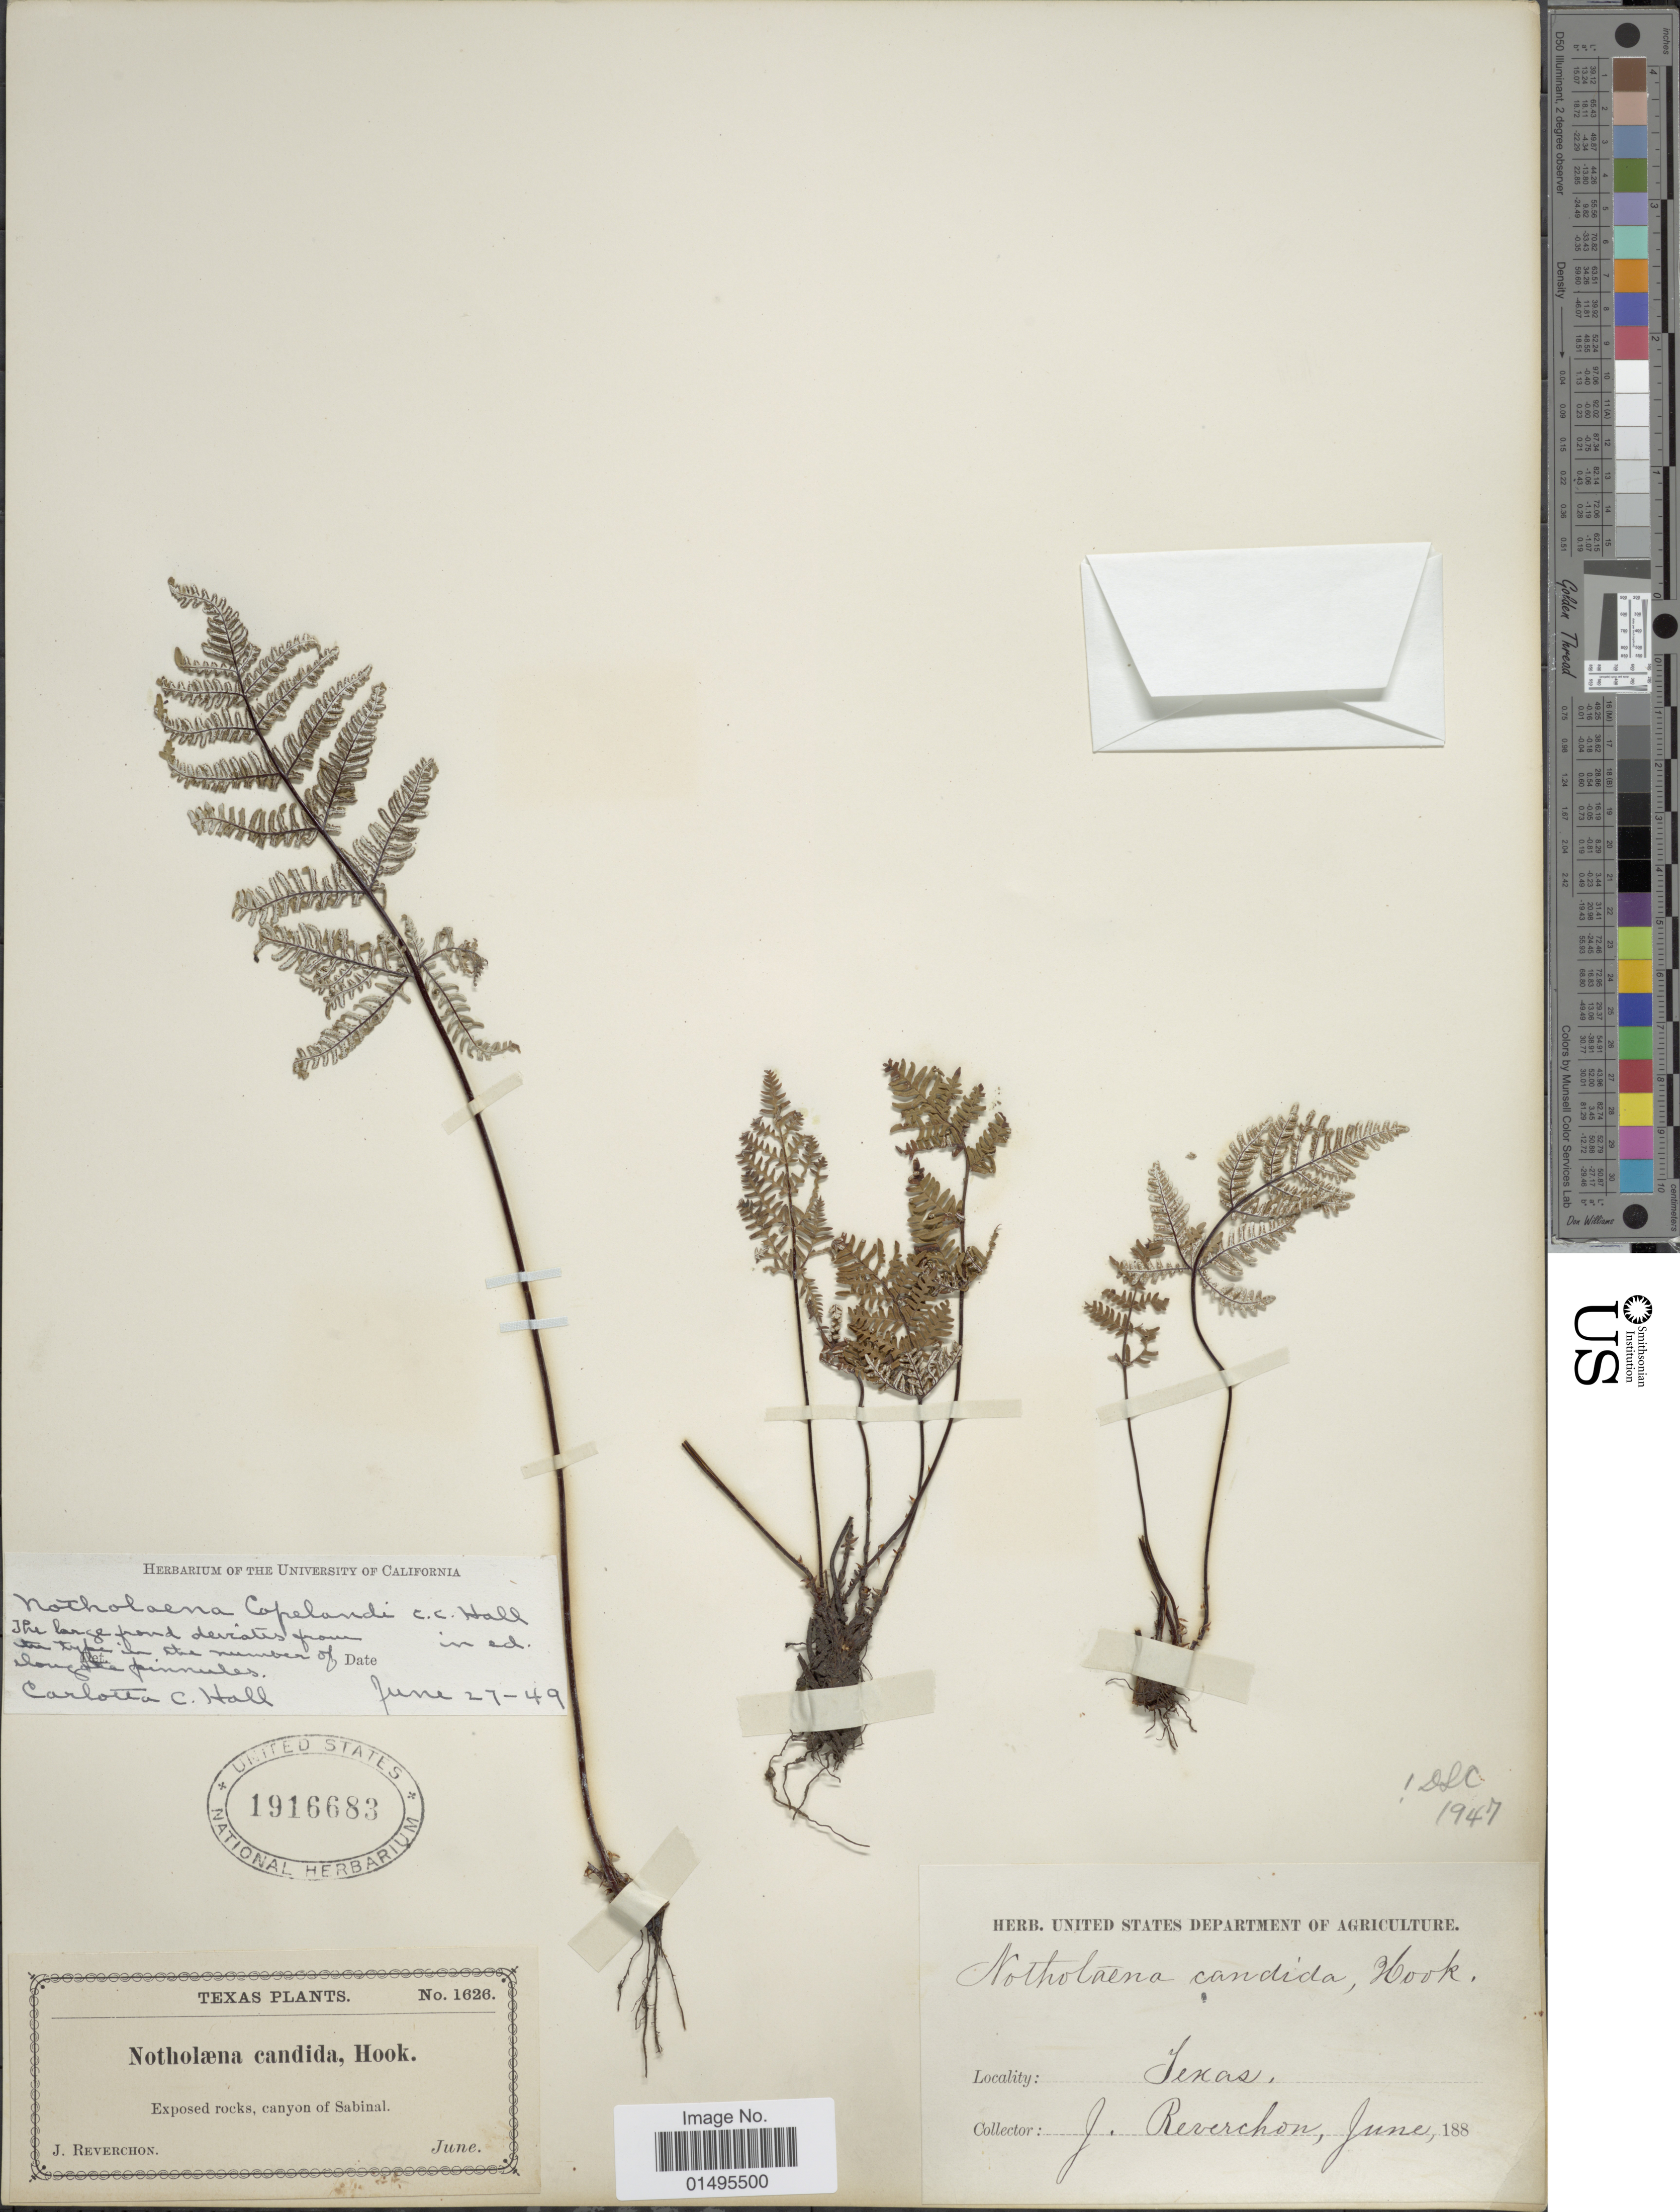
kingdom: Plantae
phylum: Tracheophyta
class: Polypodiopsida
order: Polypodiales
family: Pteridaceae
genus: Notholaena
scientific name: Notholaena candida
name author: (M. Martens) Hook.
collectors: J. Reverchon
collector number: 1626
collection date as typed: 188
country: United States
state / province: Texas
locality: Canyon of Sabinal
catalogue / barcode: US 1916683